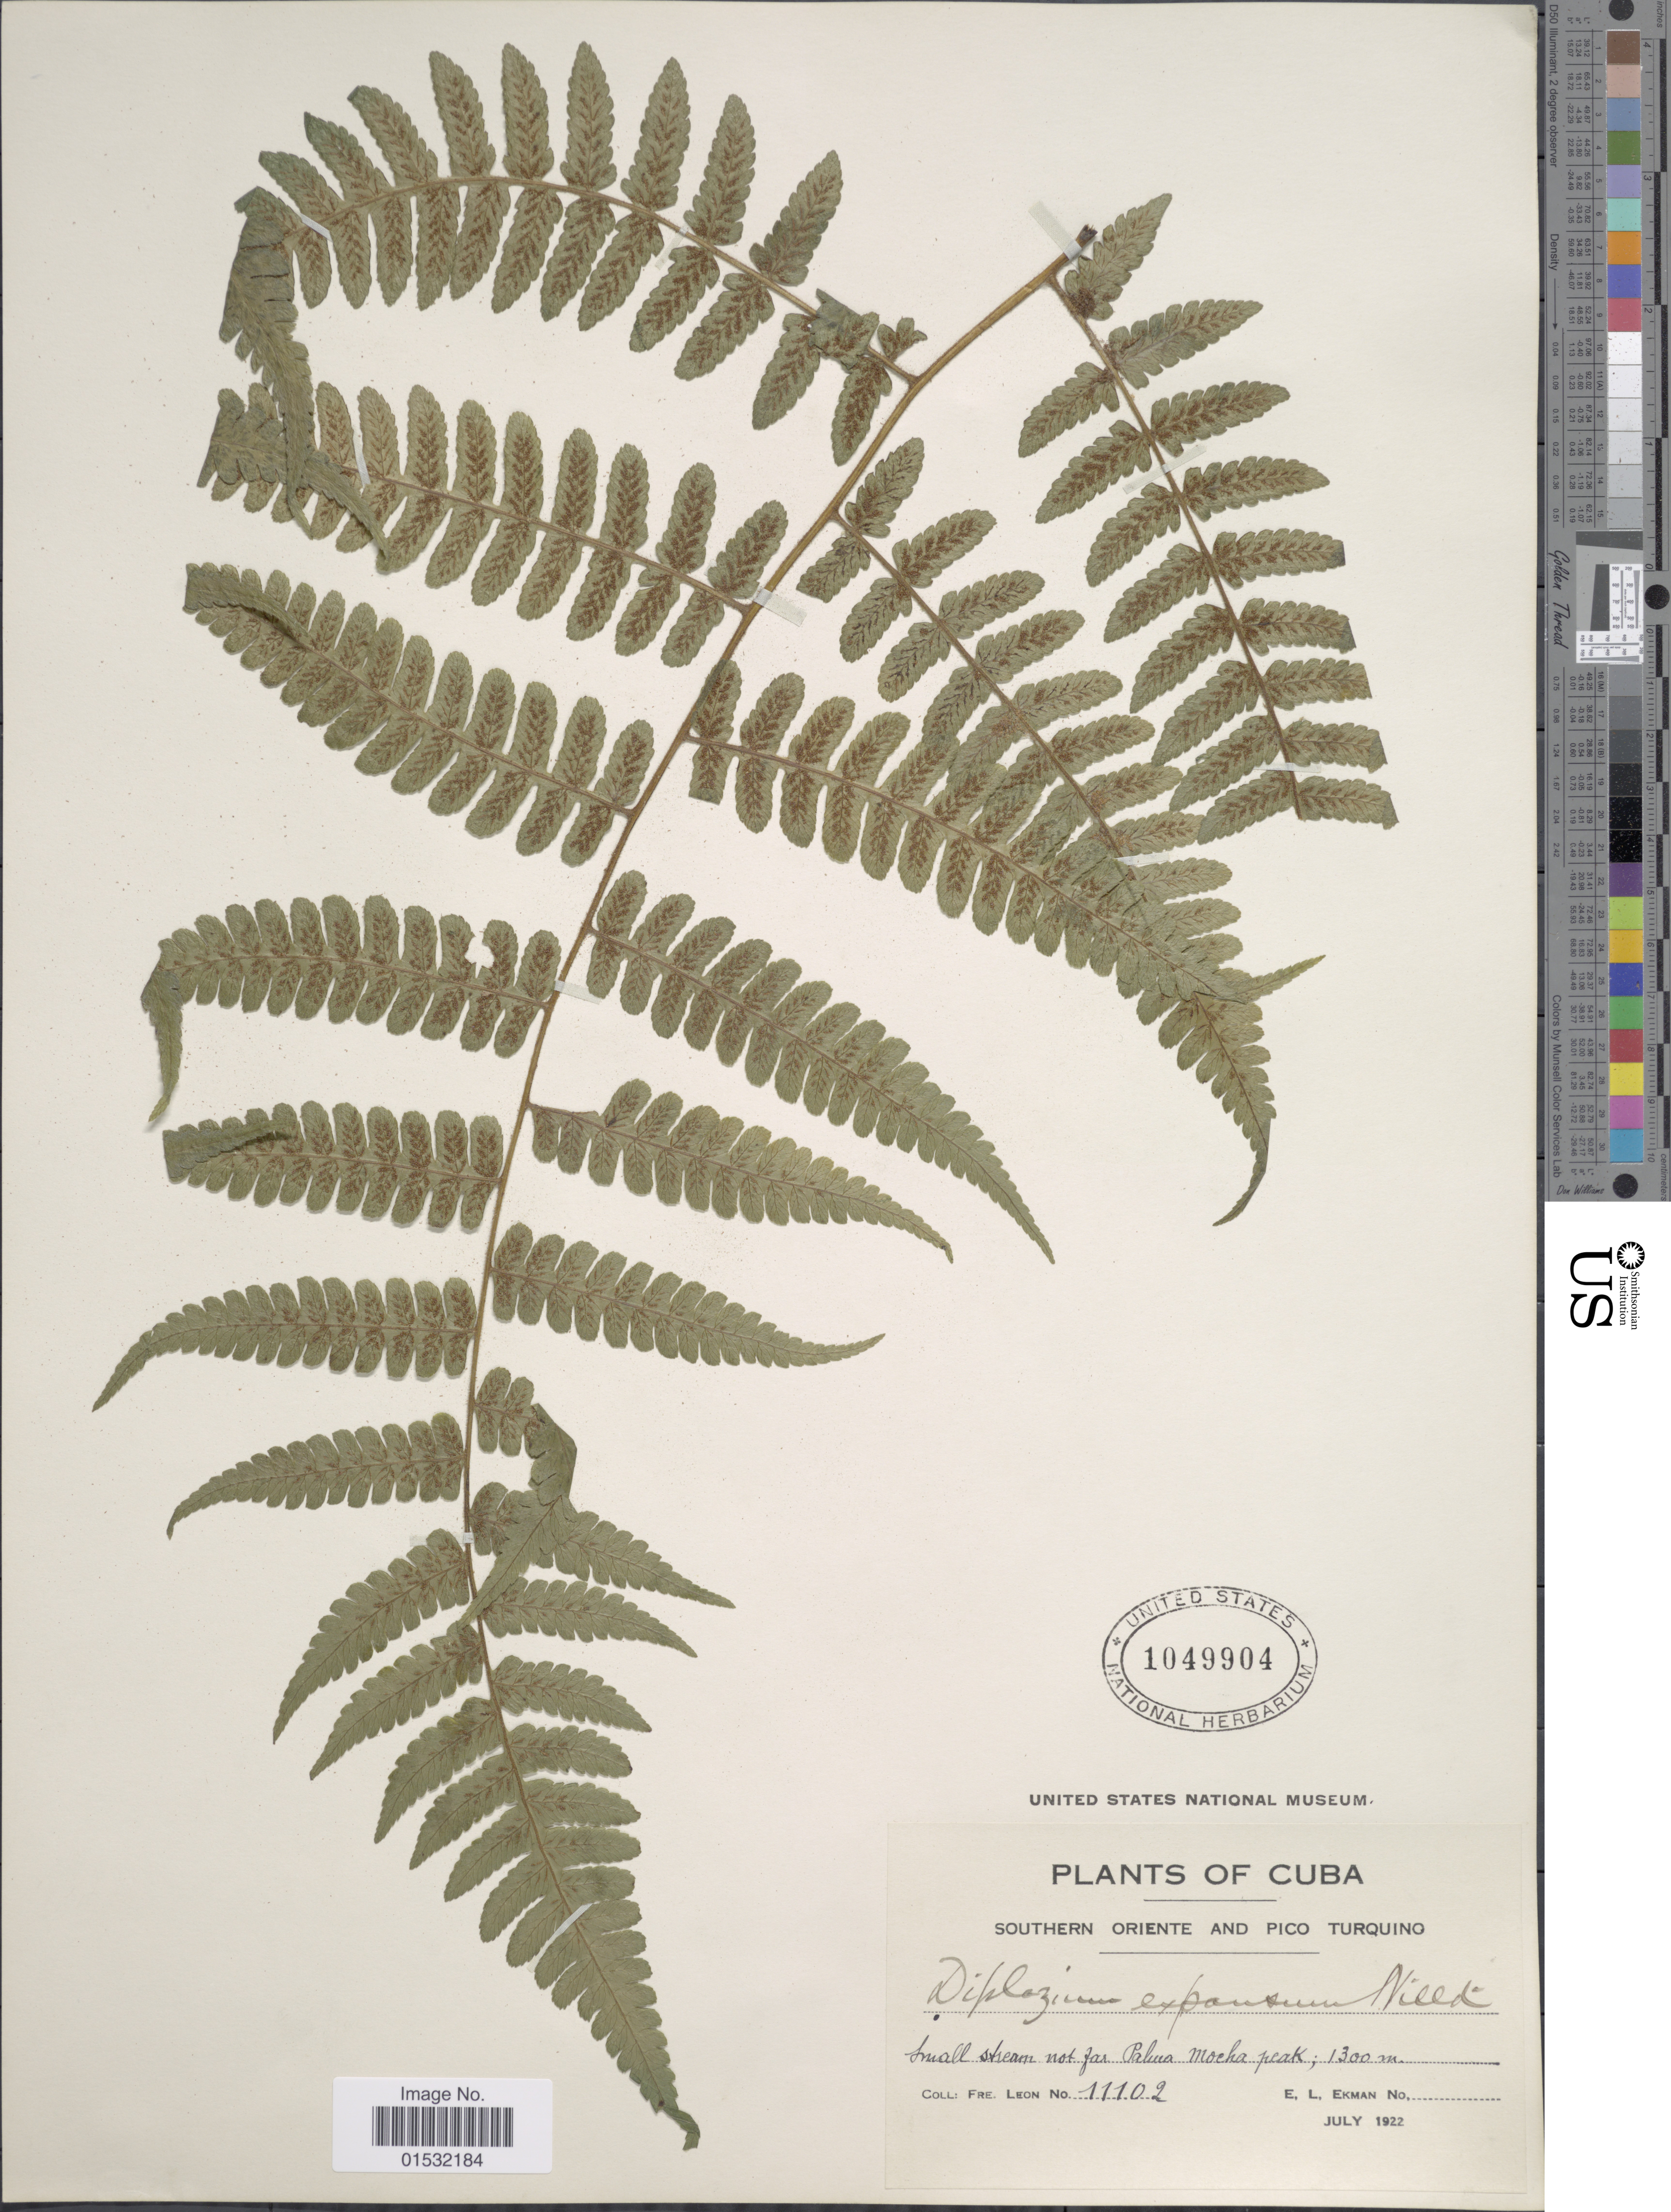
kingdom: Plantae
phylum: Tracheophyta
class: Polypodiopsida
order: Polypodiales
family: Athyriaceae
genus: Diplazium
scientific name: Diplazium expansum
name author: Willd.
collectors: Bro. León & E. L. Ekman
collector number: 11102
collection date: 1922-07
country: Cuba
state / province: Santiago de Cuba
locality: Southern Oriente and Pico Turquino. Small stream not far Palma Mocha Peak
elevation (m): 1300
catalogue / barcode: US 1049904